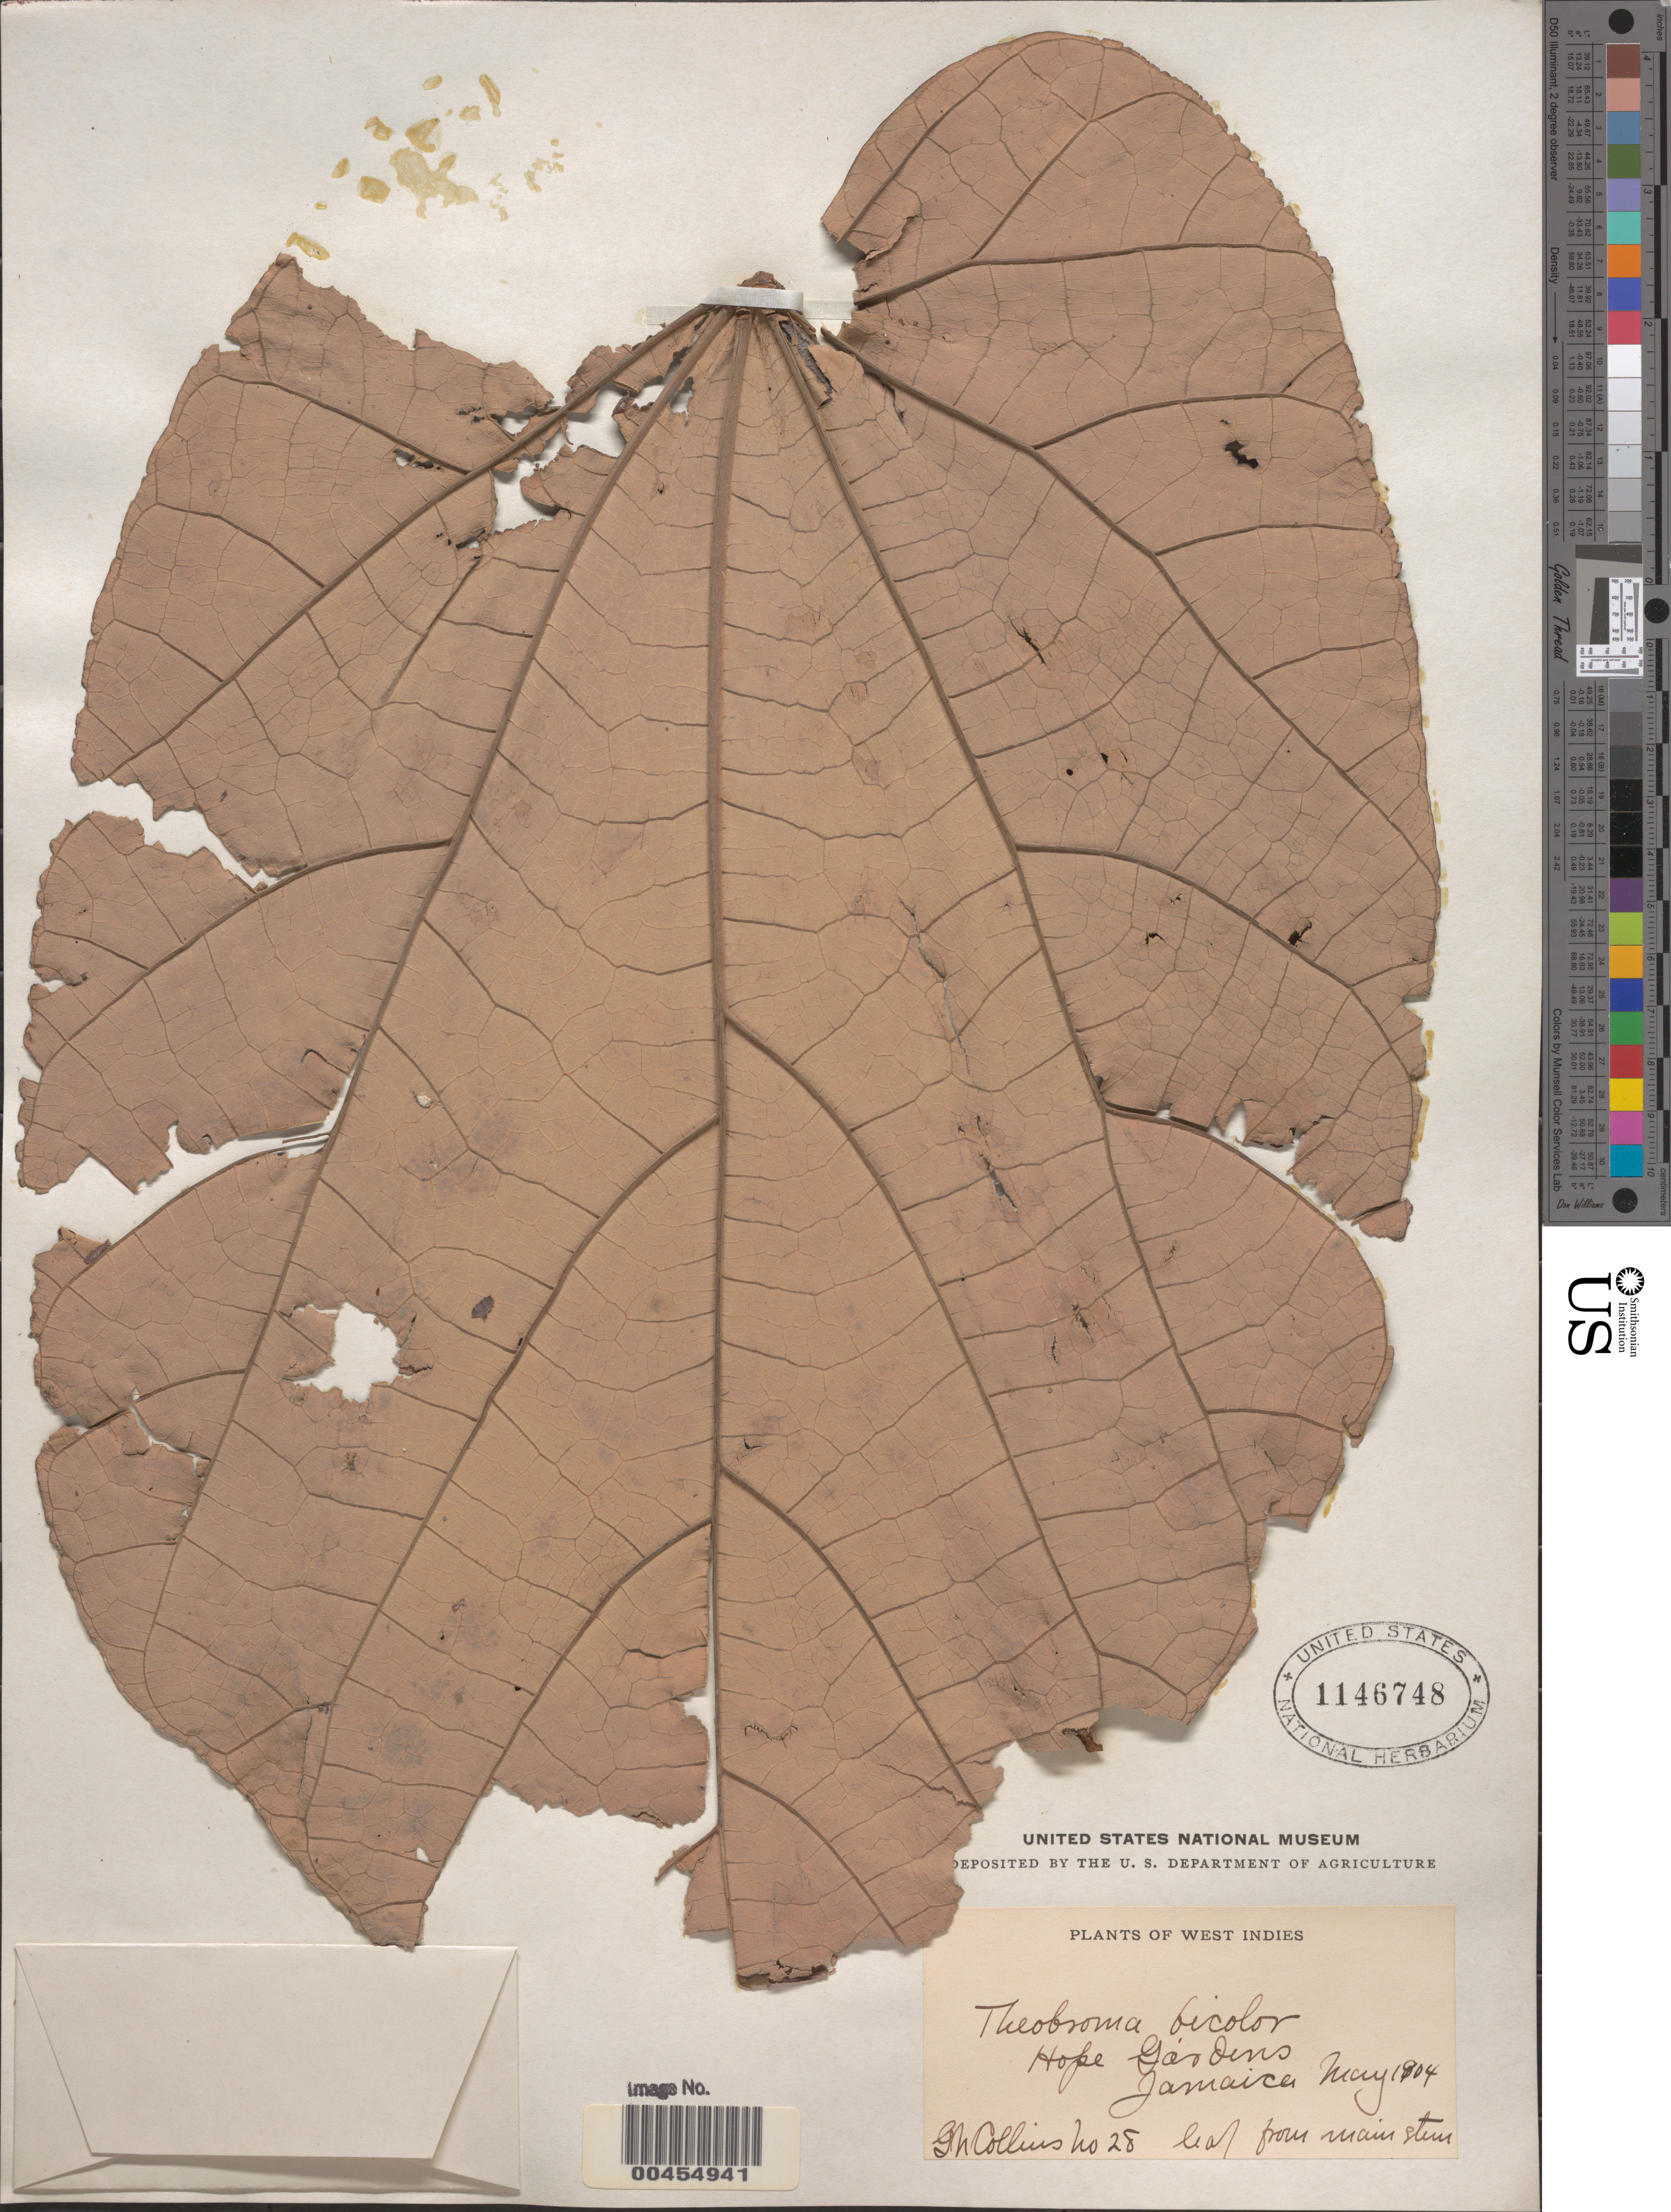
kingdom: Plantae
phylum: Tracheophyta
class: Magnoliopsida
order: Malvales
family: Malvaceae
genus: Theobroma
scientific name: Theobroma bicolor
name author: Bonpl.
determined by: Dorr, L. J., (BOT), Smithsonian Institution - National Museum of Natural History (UNITED STATES)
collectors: G. Collins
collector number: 28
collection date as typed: May 1904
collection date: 1904-05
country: Jamaica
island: Greater Antilles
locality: Hope Gardens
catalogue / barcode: US 1146748